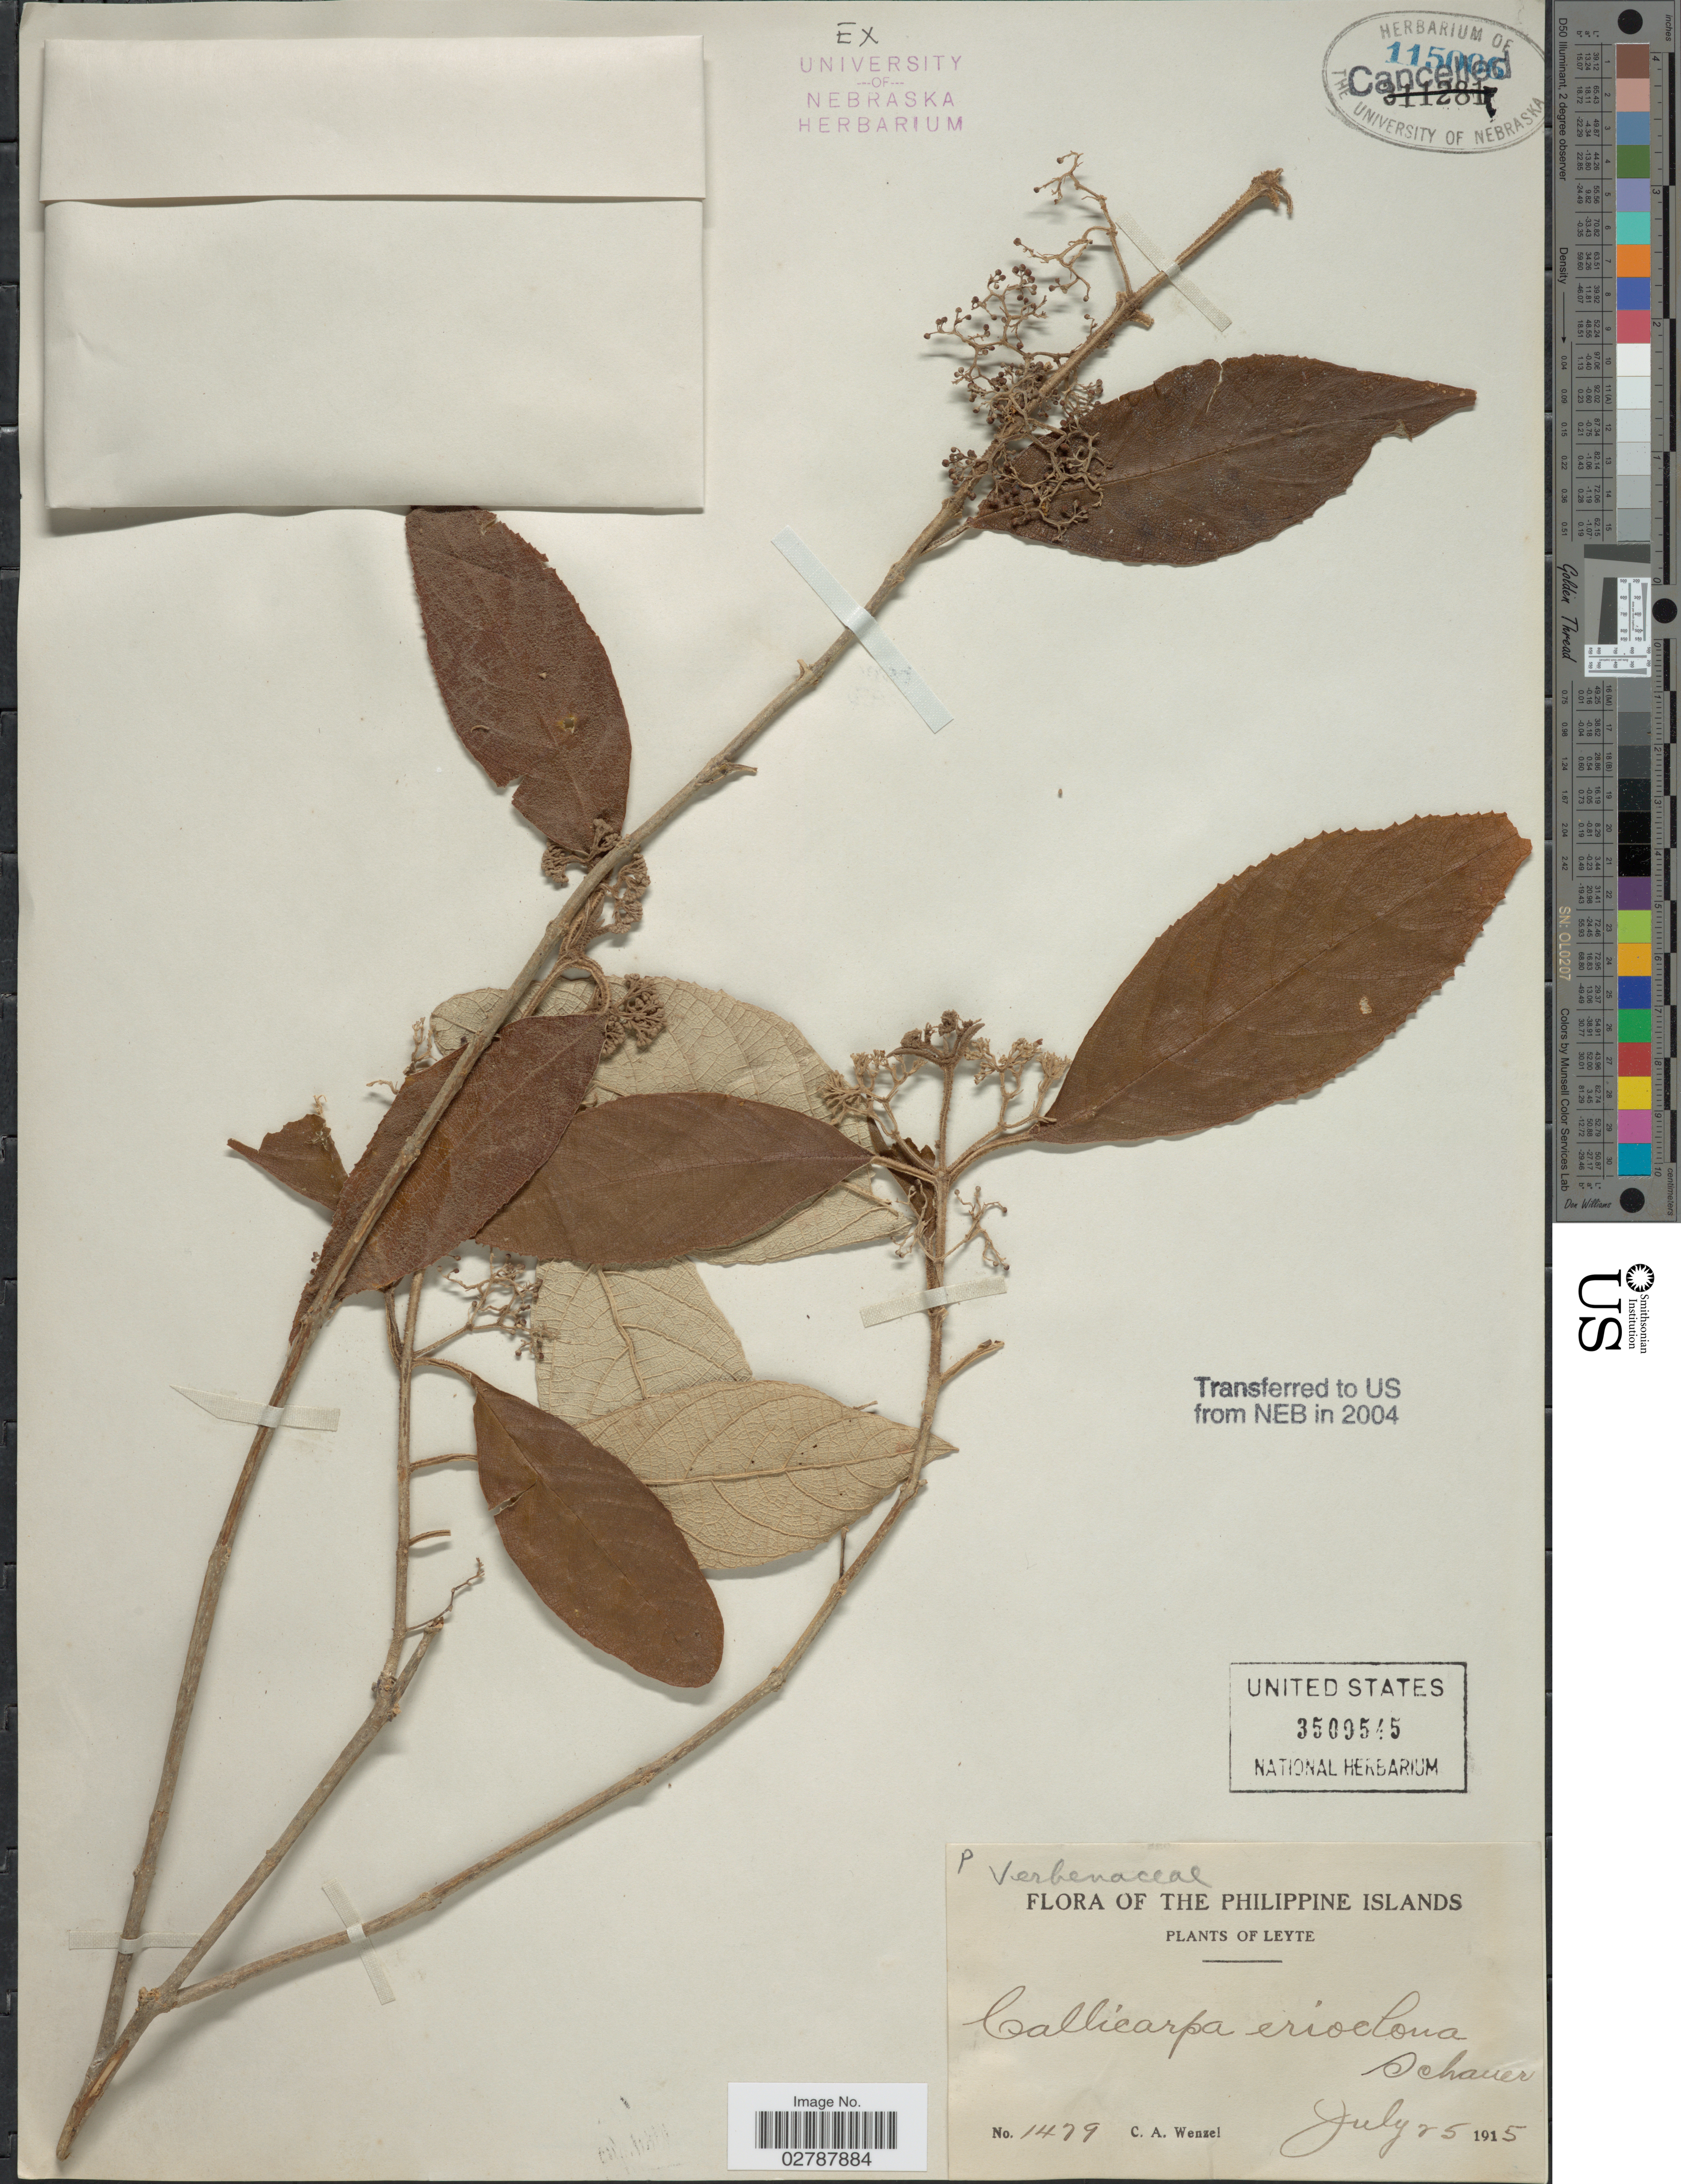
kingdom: Plantae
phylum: Tracheophyta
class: Magnoliopsida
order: Lamiales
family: Lamiaceae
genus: Callicarpa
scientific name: Callicarpa erioclona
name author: Schauer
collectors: C. Wenzel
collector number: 1479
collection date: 1915-07-25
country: Philippines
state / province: Eastern Visayas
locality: The Philippine Islands. Leyte.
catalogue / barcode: US 3509545